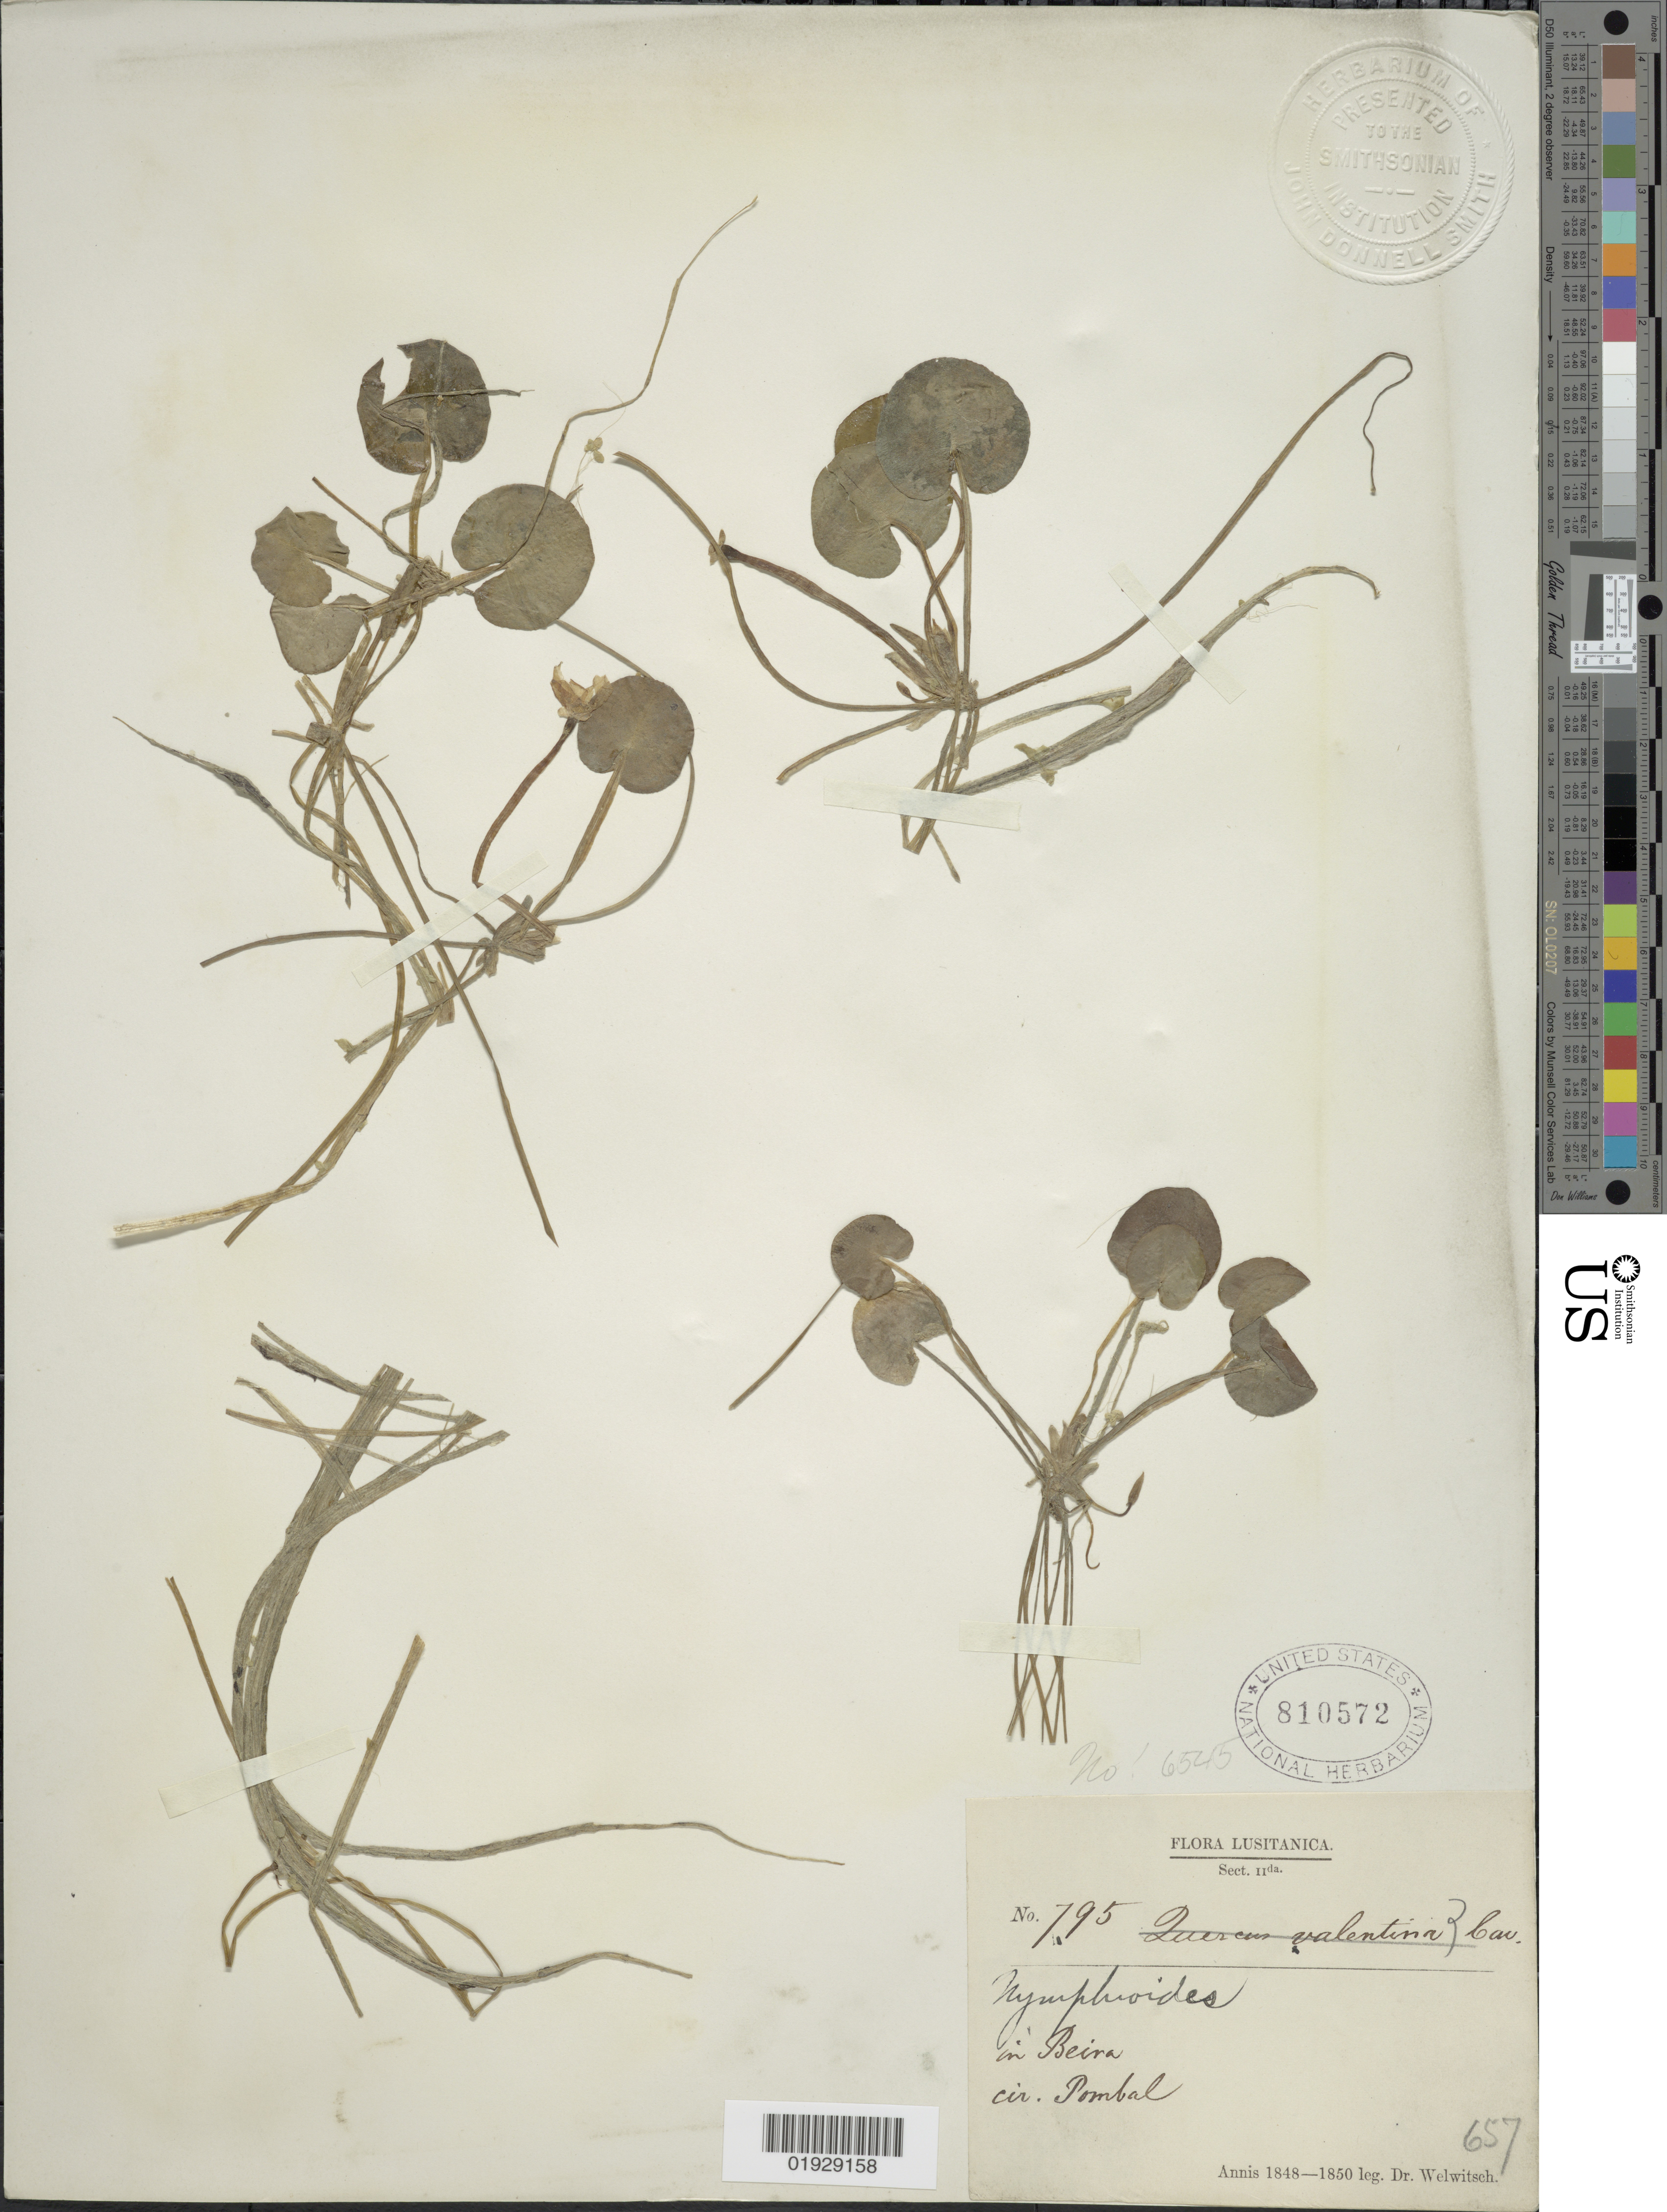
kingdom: Plantae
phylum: Tracheophyta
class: Magnoliopsida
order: Asterales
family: Menyanthaceae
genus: Nymphoides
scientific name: Nymphoides nymphaeoides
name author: (L.) Britton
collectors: -. Welwitsch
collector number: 795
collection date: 1848/1850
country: Portugal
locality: In Beira. Civ. Pombal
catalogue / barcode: US 810572